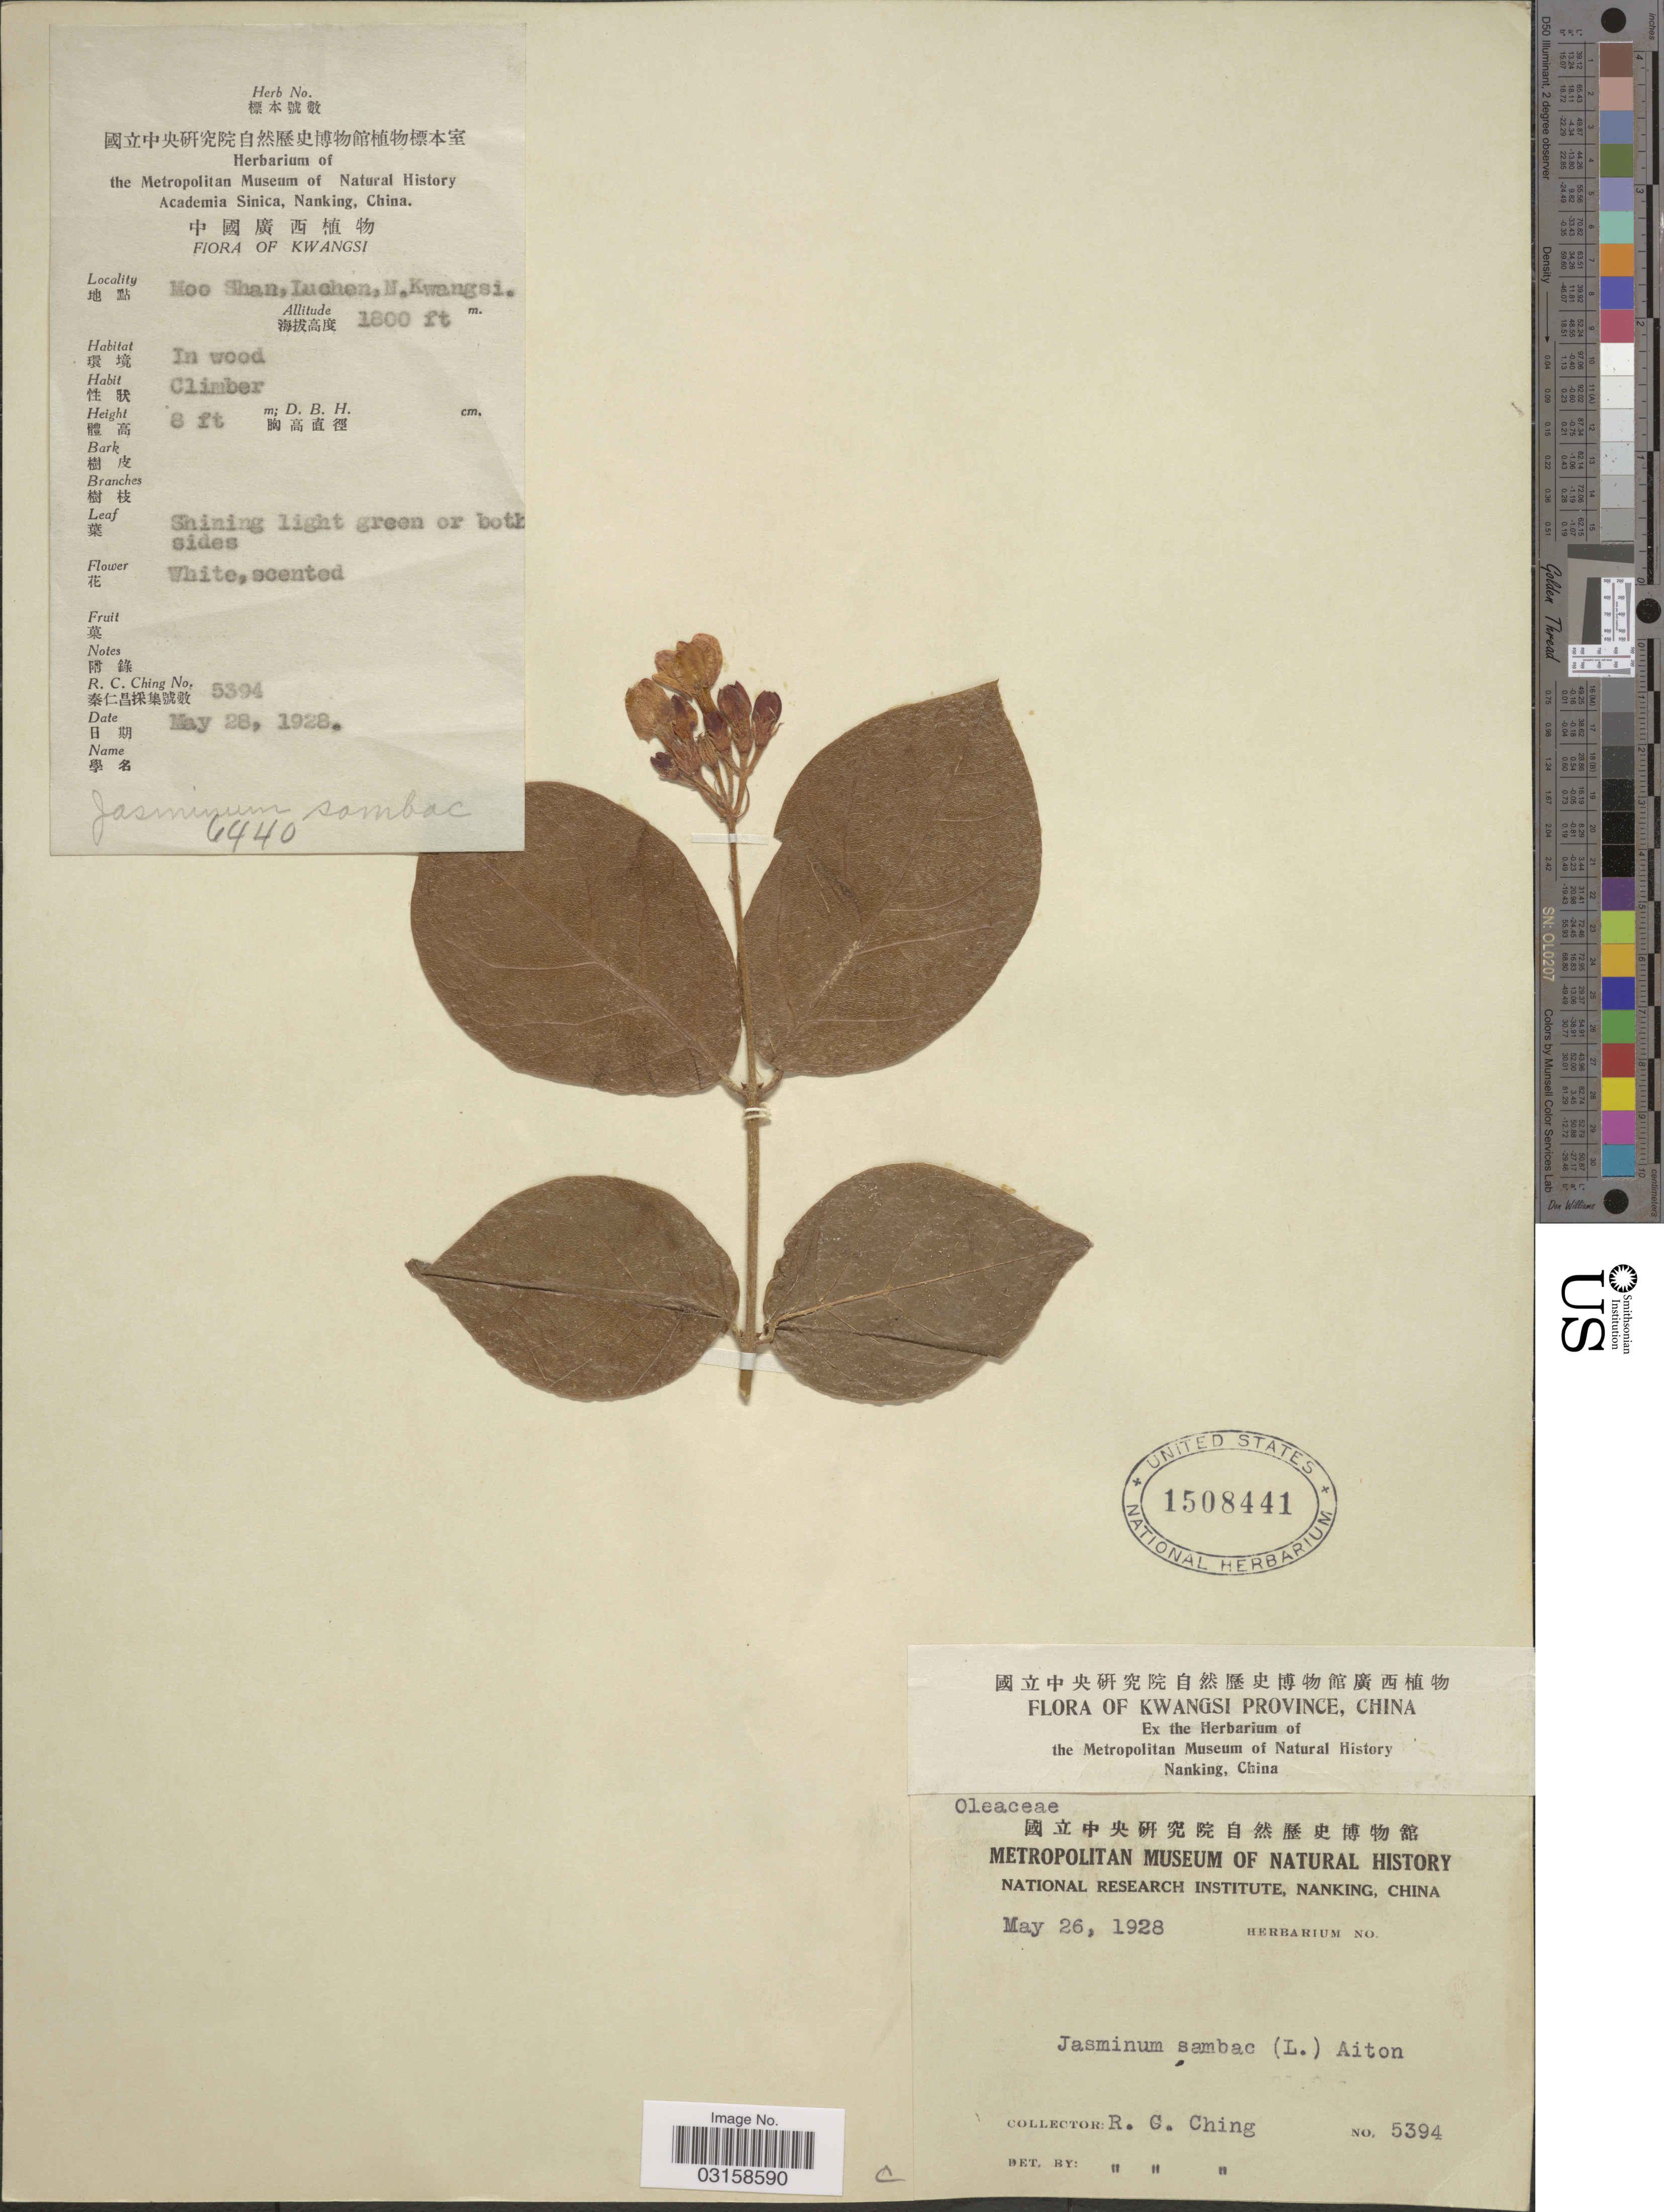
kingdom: Plantae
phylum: Tracheophyta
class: Magnoliopsida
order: Lamiales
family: Oleaceae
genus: Jasminum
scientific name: Jasminum sambac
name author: (L.) Aiton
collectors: R. C. Ching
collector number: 5394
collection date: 1928-05-26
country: China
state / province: Guangxi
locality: Kwangsi Province. Moo Shan, Luchen, N. Kwangsi.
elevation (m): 549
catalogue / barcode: US 1508441